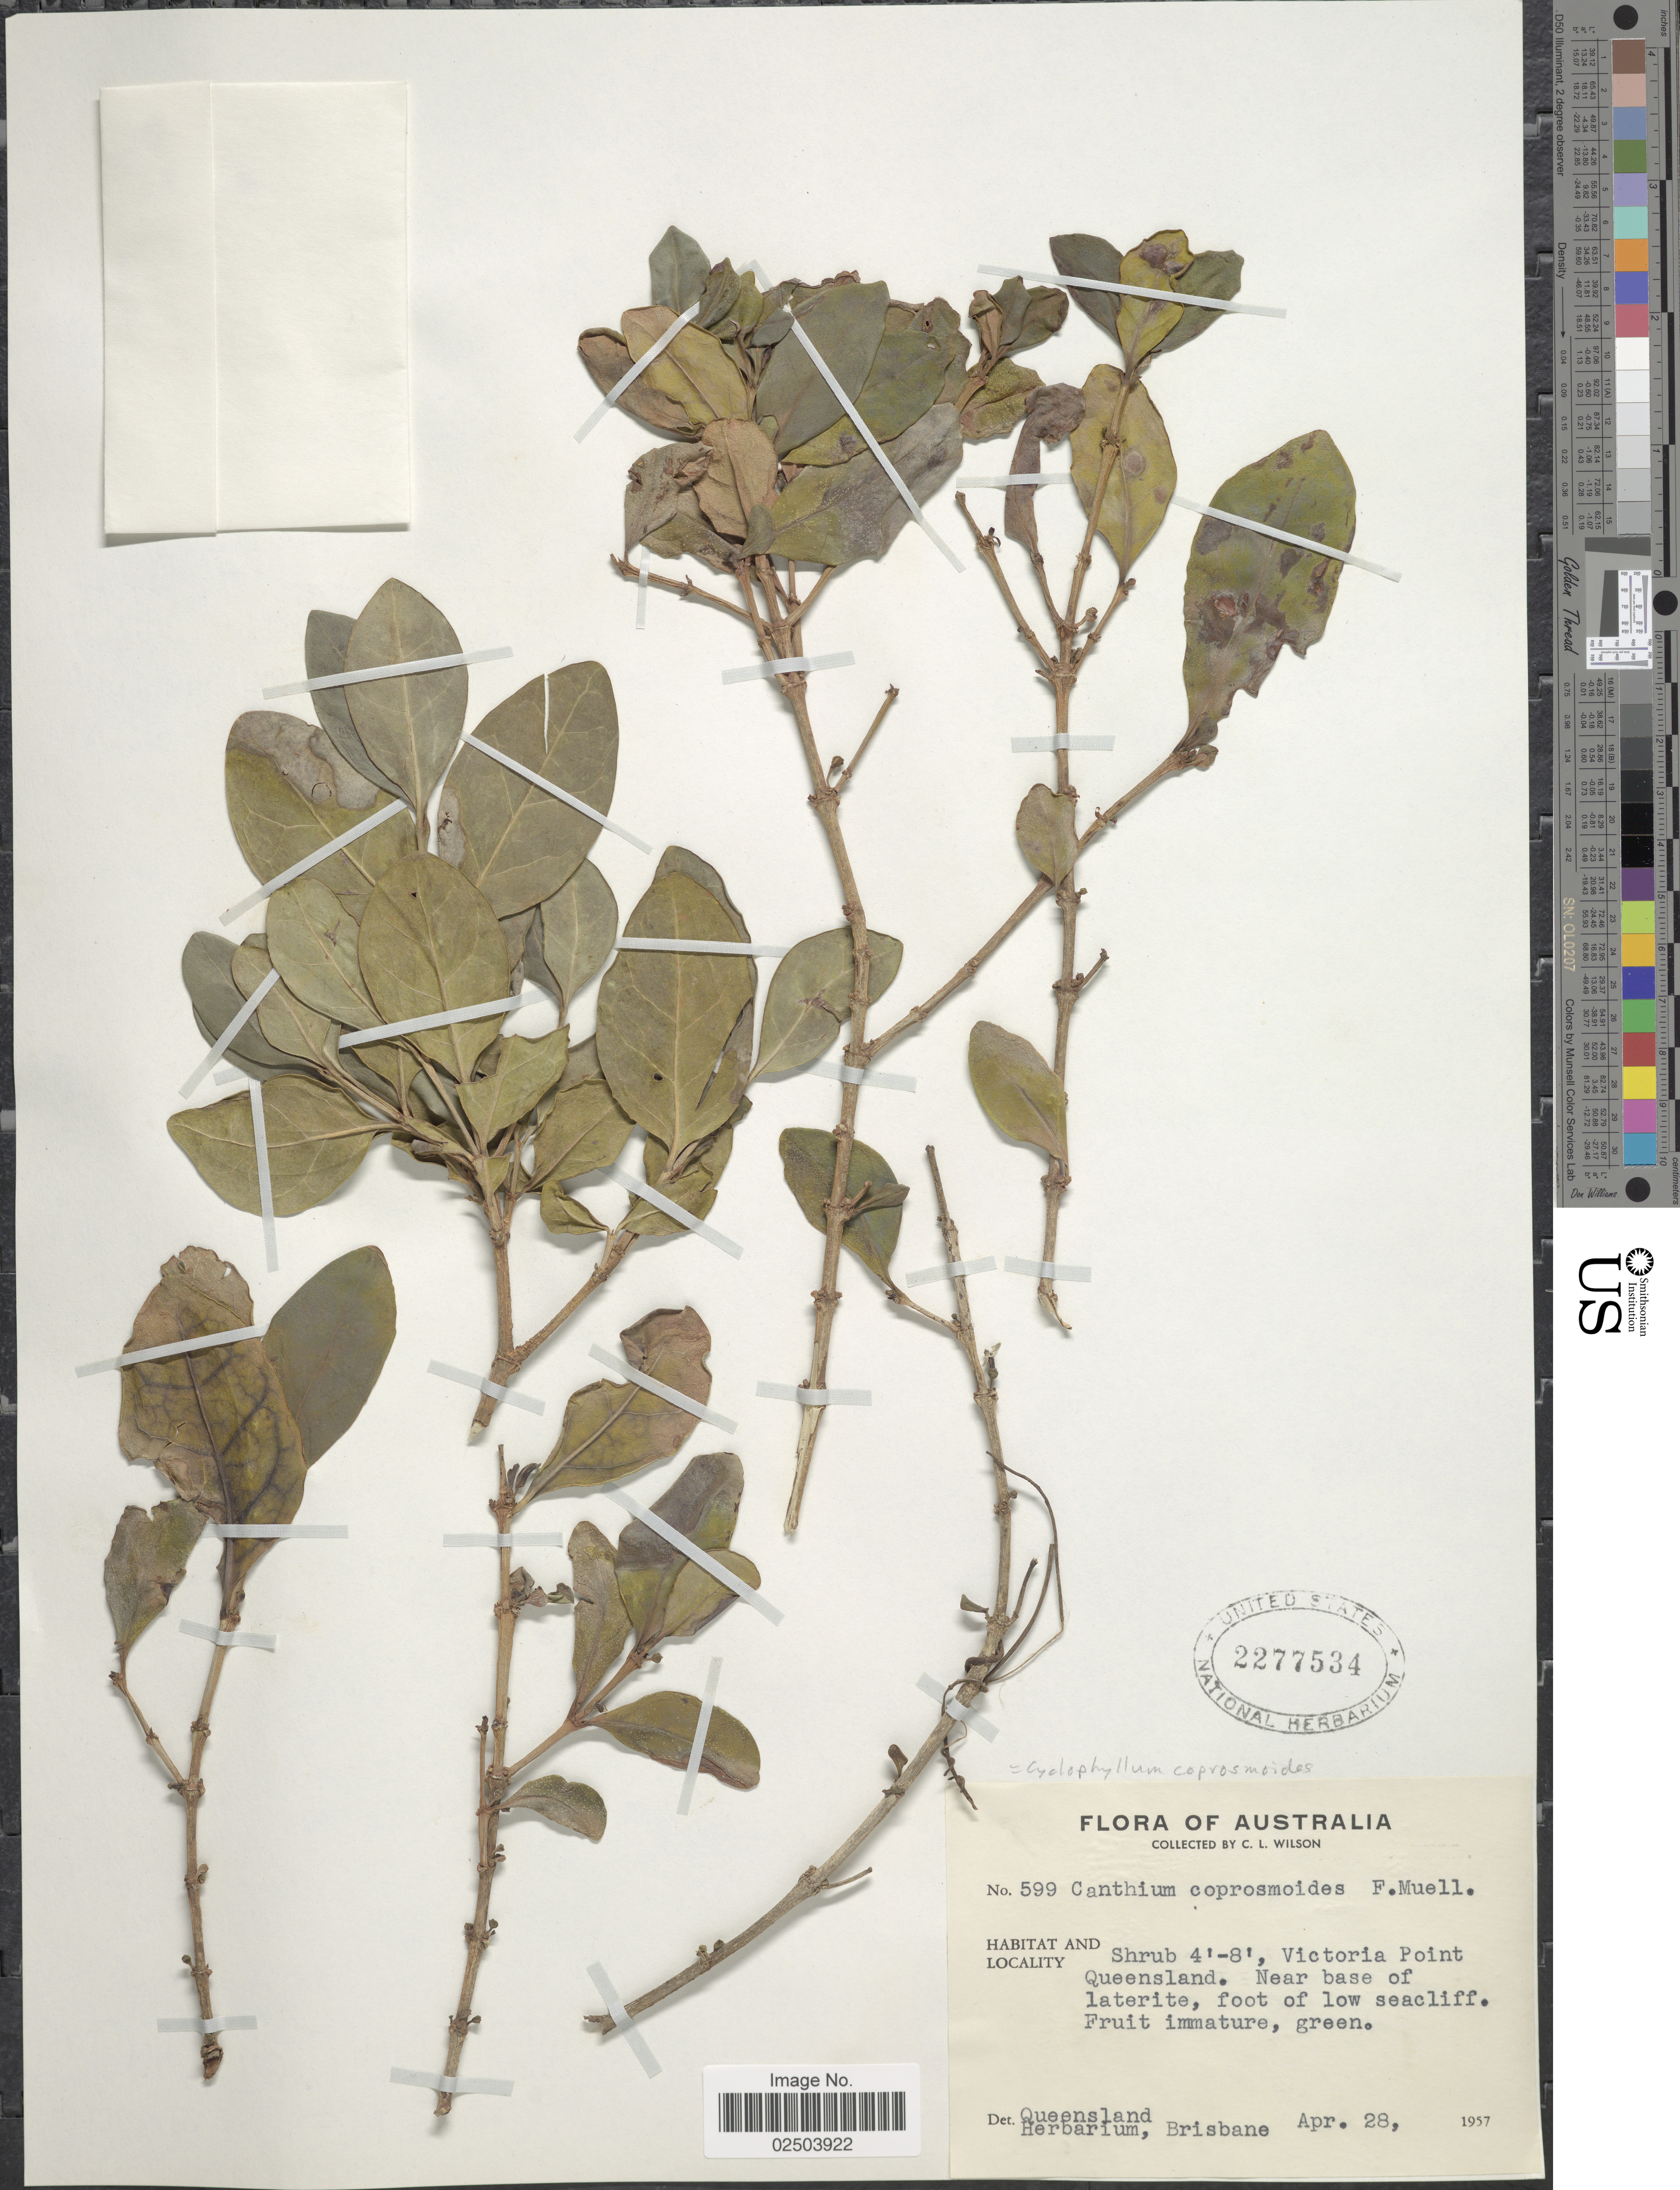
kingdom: Plantae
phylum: Tracheophyta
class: Magnoliopsida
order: Gentianales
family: Rubiaceae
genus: Cyclophyllum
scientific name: Cyclophyllum coprosmoides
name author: (F. Muell.) S. T. Reynolds & R.J.F. Hend.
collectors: C. L. Wilson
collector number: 599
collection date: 1957-04-28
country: Australia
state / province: Queensland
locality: Victoria Point Queensland. Near base of laterite, foot of low seacliff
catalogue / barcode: US 2277534